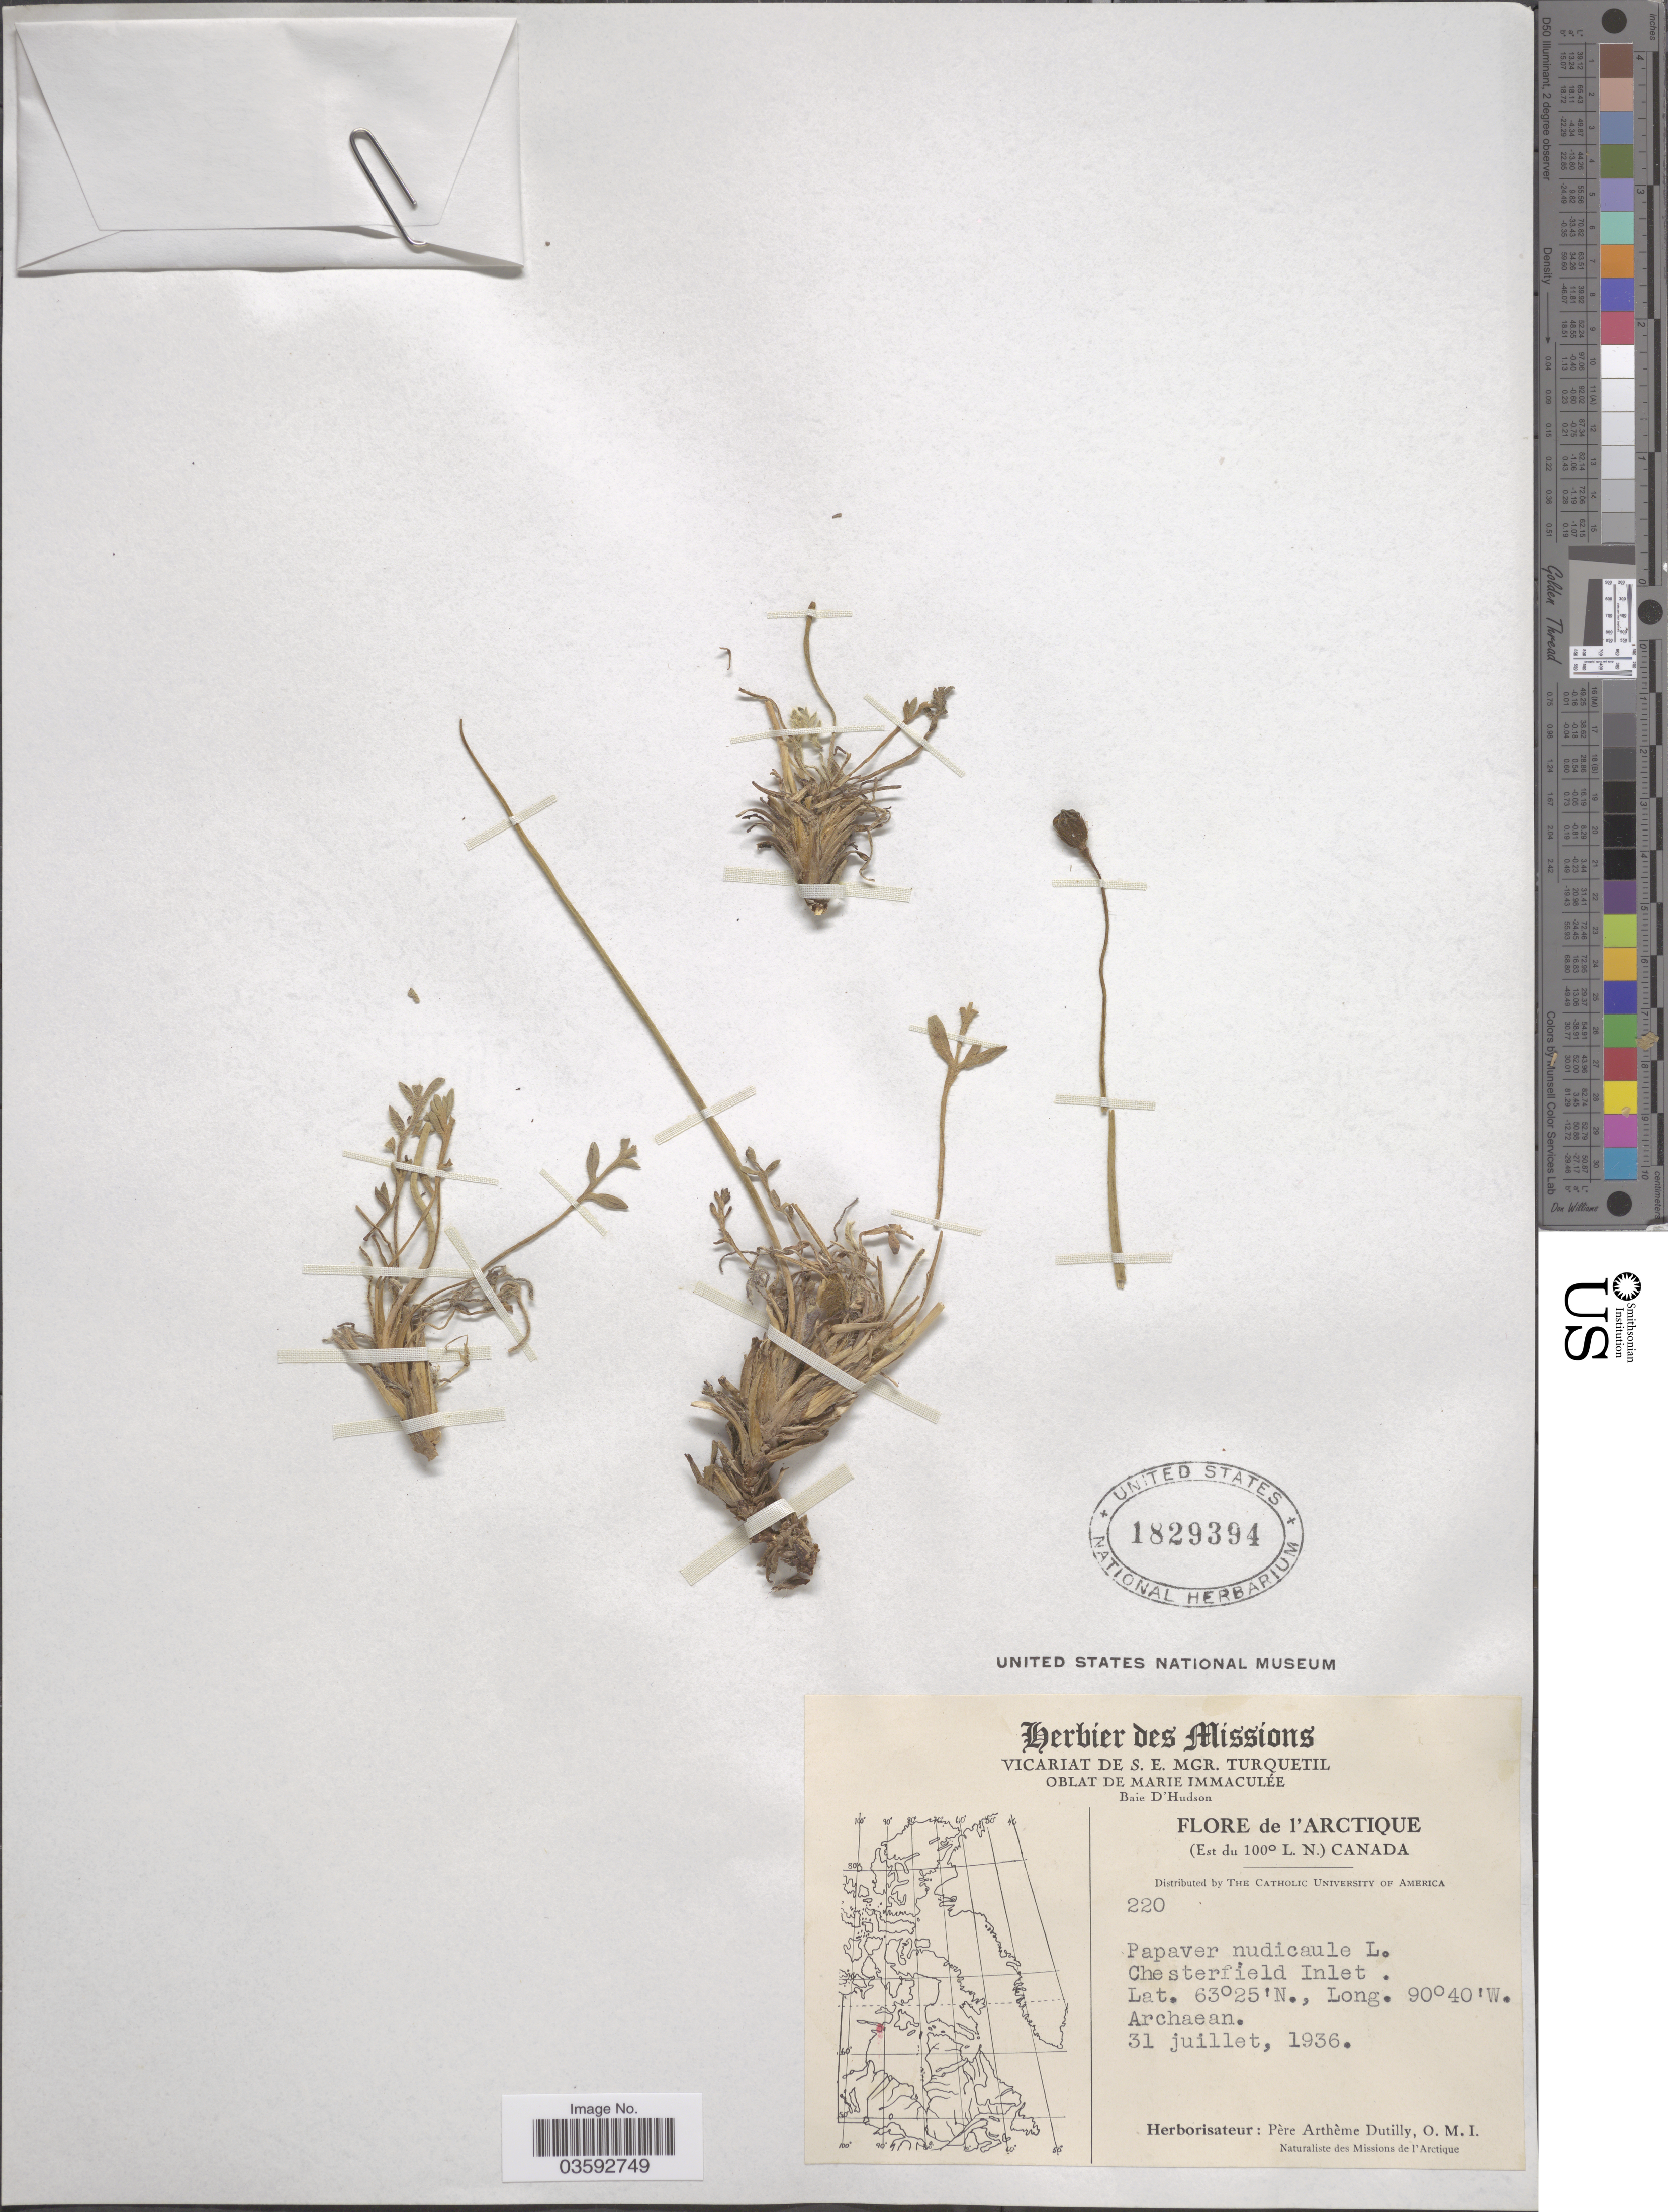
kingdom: Plantae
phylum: Tracheophyta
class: Magnoliopsida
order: Ranunculales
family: Papaveraceae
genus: Papaver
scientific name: Papaver nudicaule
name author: L.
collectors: P. Dutilly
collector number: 220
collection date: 1936-07-31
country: Canada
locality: Baie D'Hudson. l'Arctique. Chesterfield Inlet.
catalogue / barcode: US 1829394